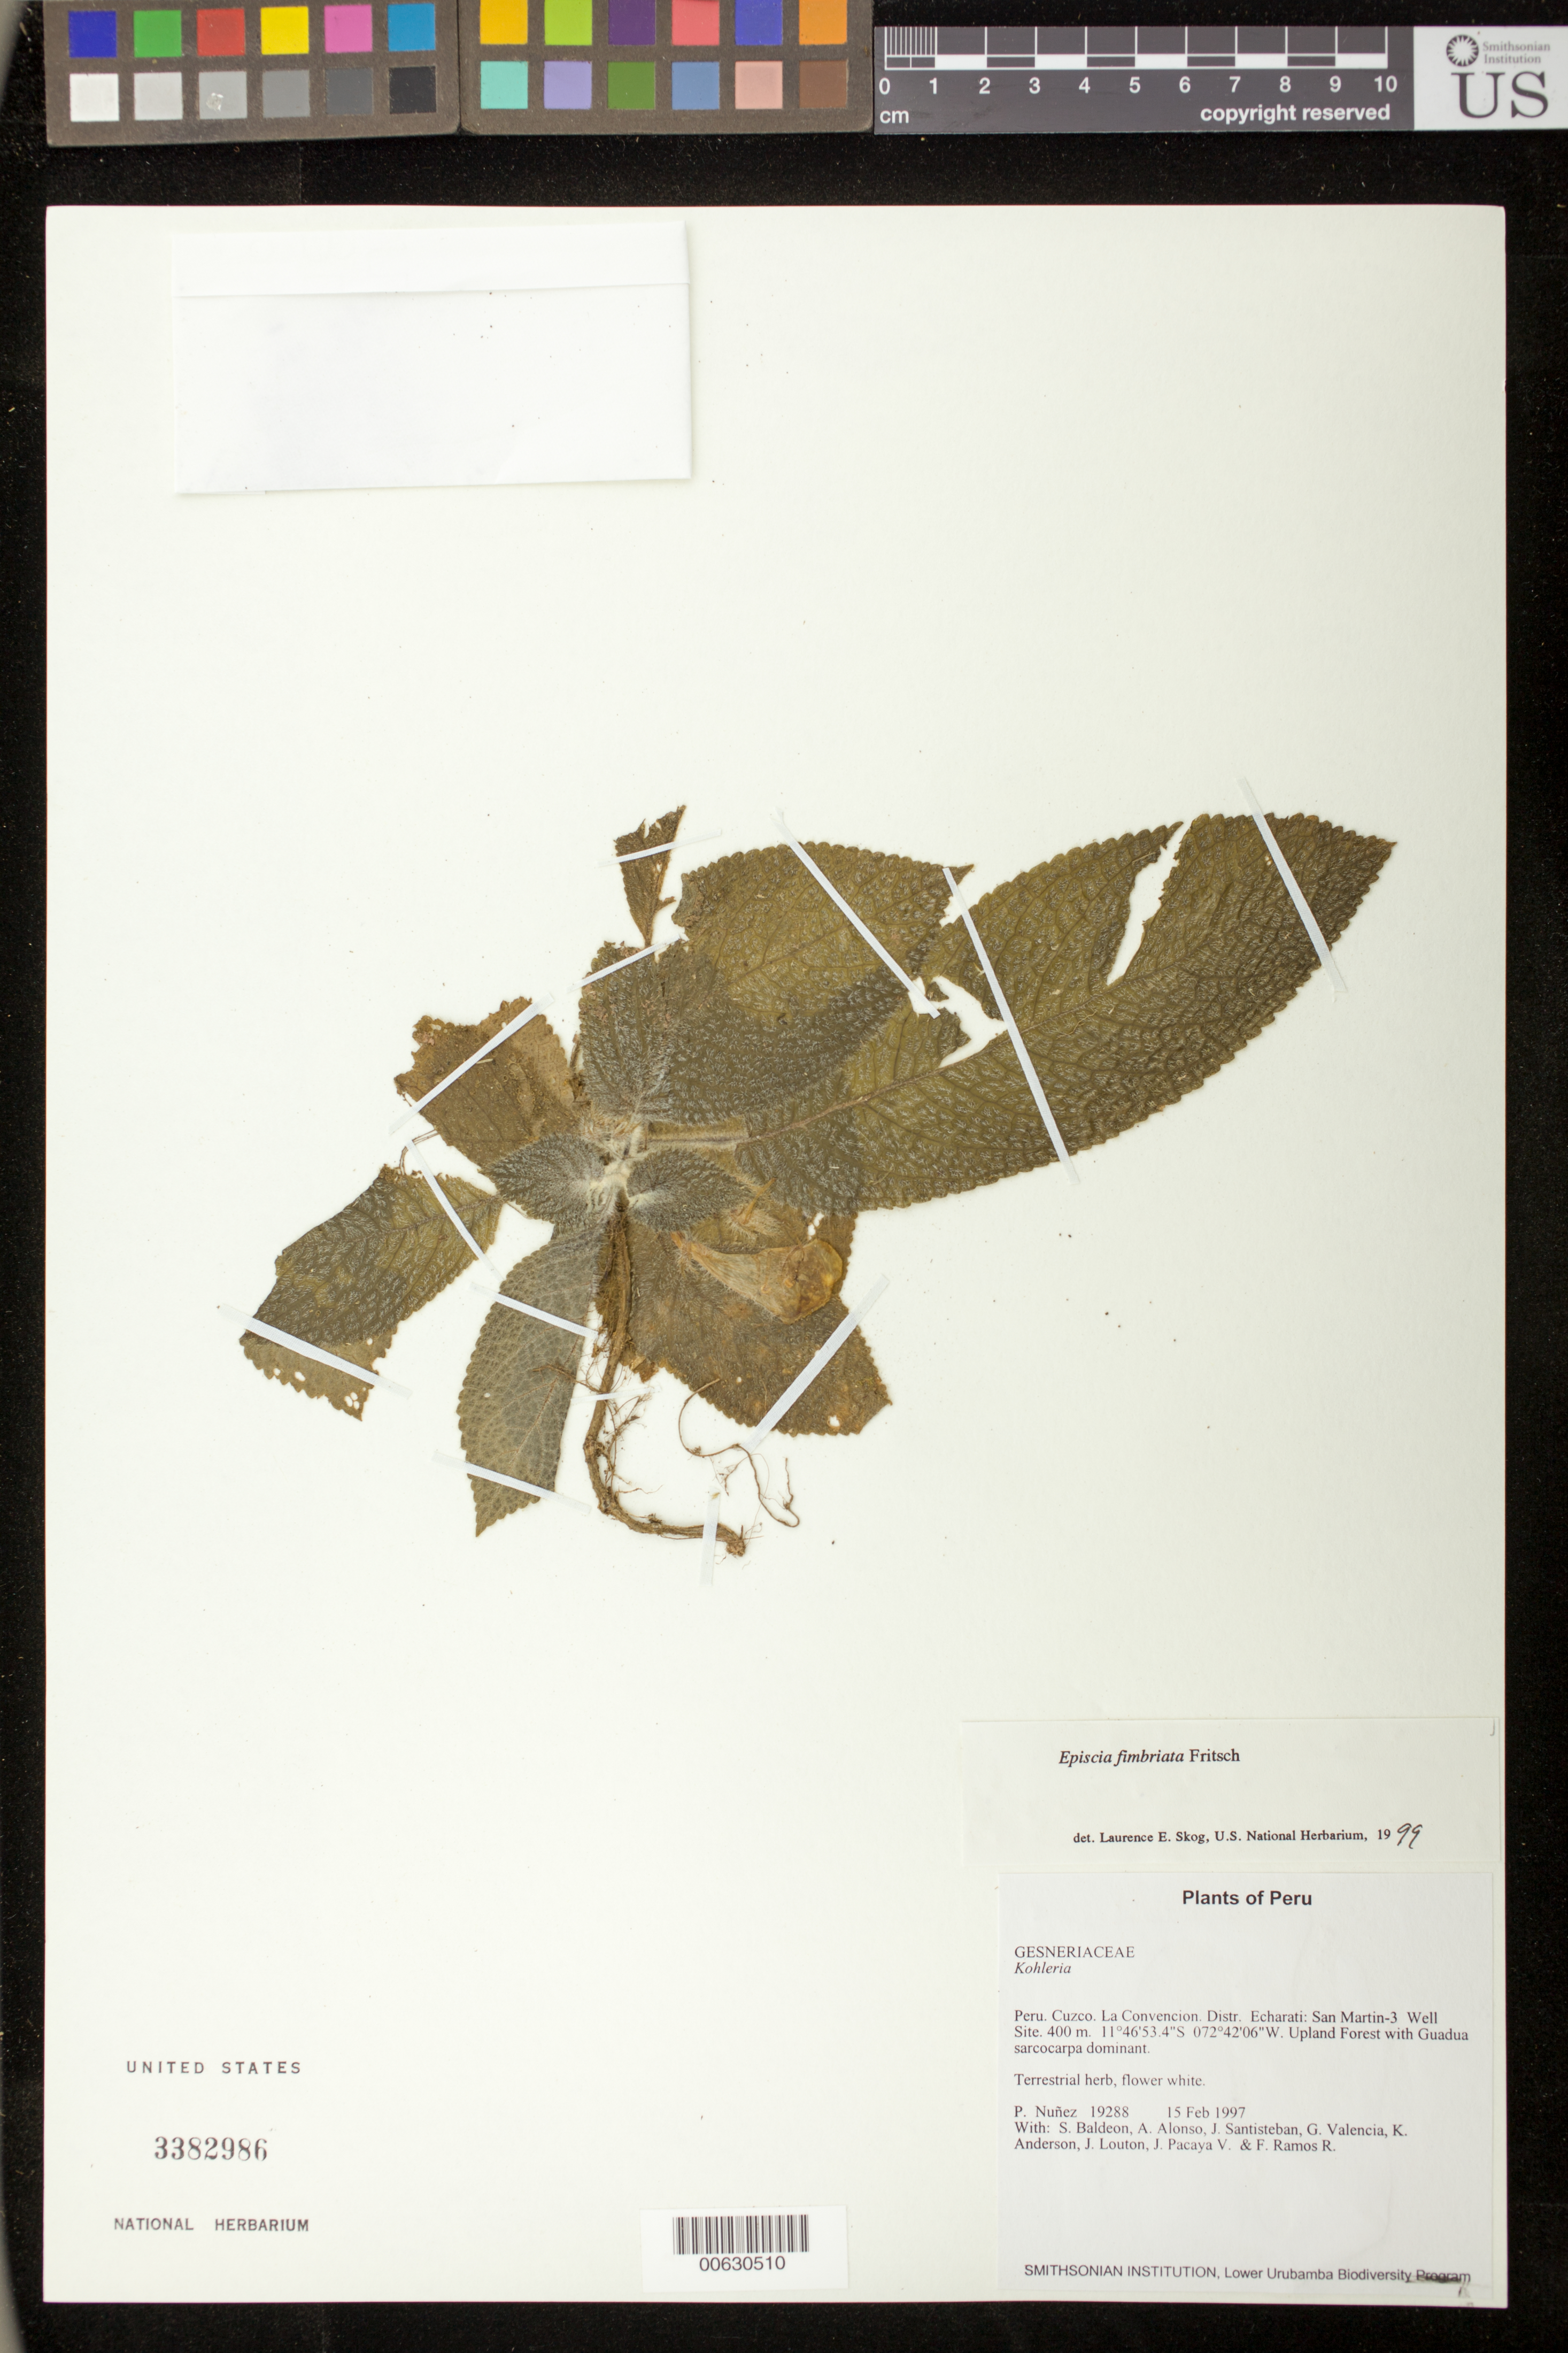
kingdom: Plantae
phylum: Tracheophyta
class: Magnoliopsida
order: Lamiales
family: Gesneriaceae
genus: Episcia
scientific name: Episcia fimbriata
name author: Fritsch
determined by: Skog, Laurence E.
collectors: P. Núñez V., S. Baldeon, A. Alonso, J. Santisteban, G. Valencia, K. Anderson, J. Louton, J. Pacaya V. & F. Ramos R.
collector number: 19288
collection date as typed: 15 Feb 1997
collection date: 1997-02-15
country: Peru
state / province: Cusco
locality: La Convencion, Distr. Echarati: San Martin-3 Well Site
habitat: Upland forest with Guadua sarcocarpa dominant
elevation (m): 400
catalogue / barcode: US 3382986